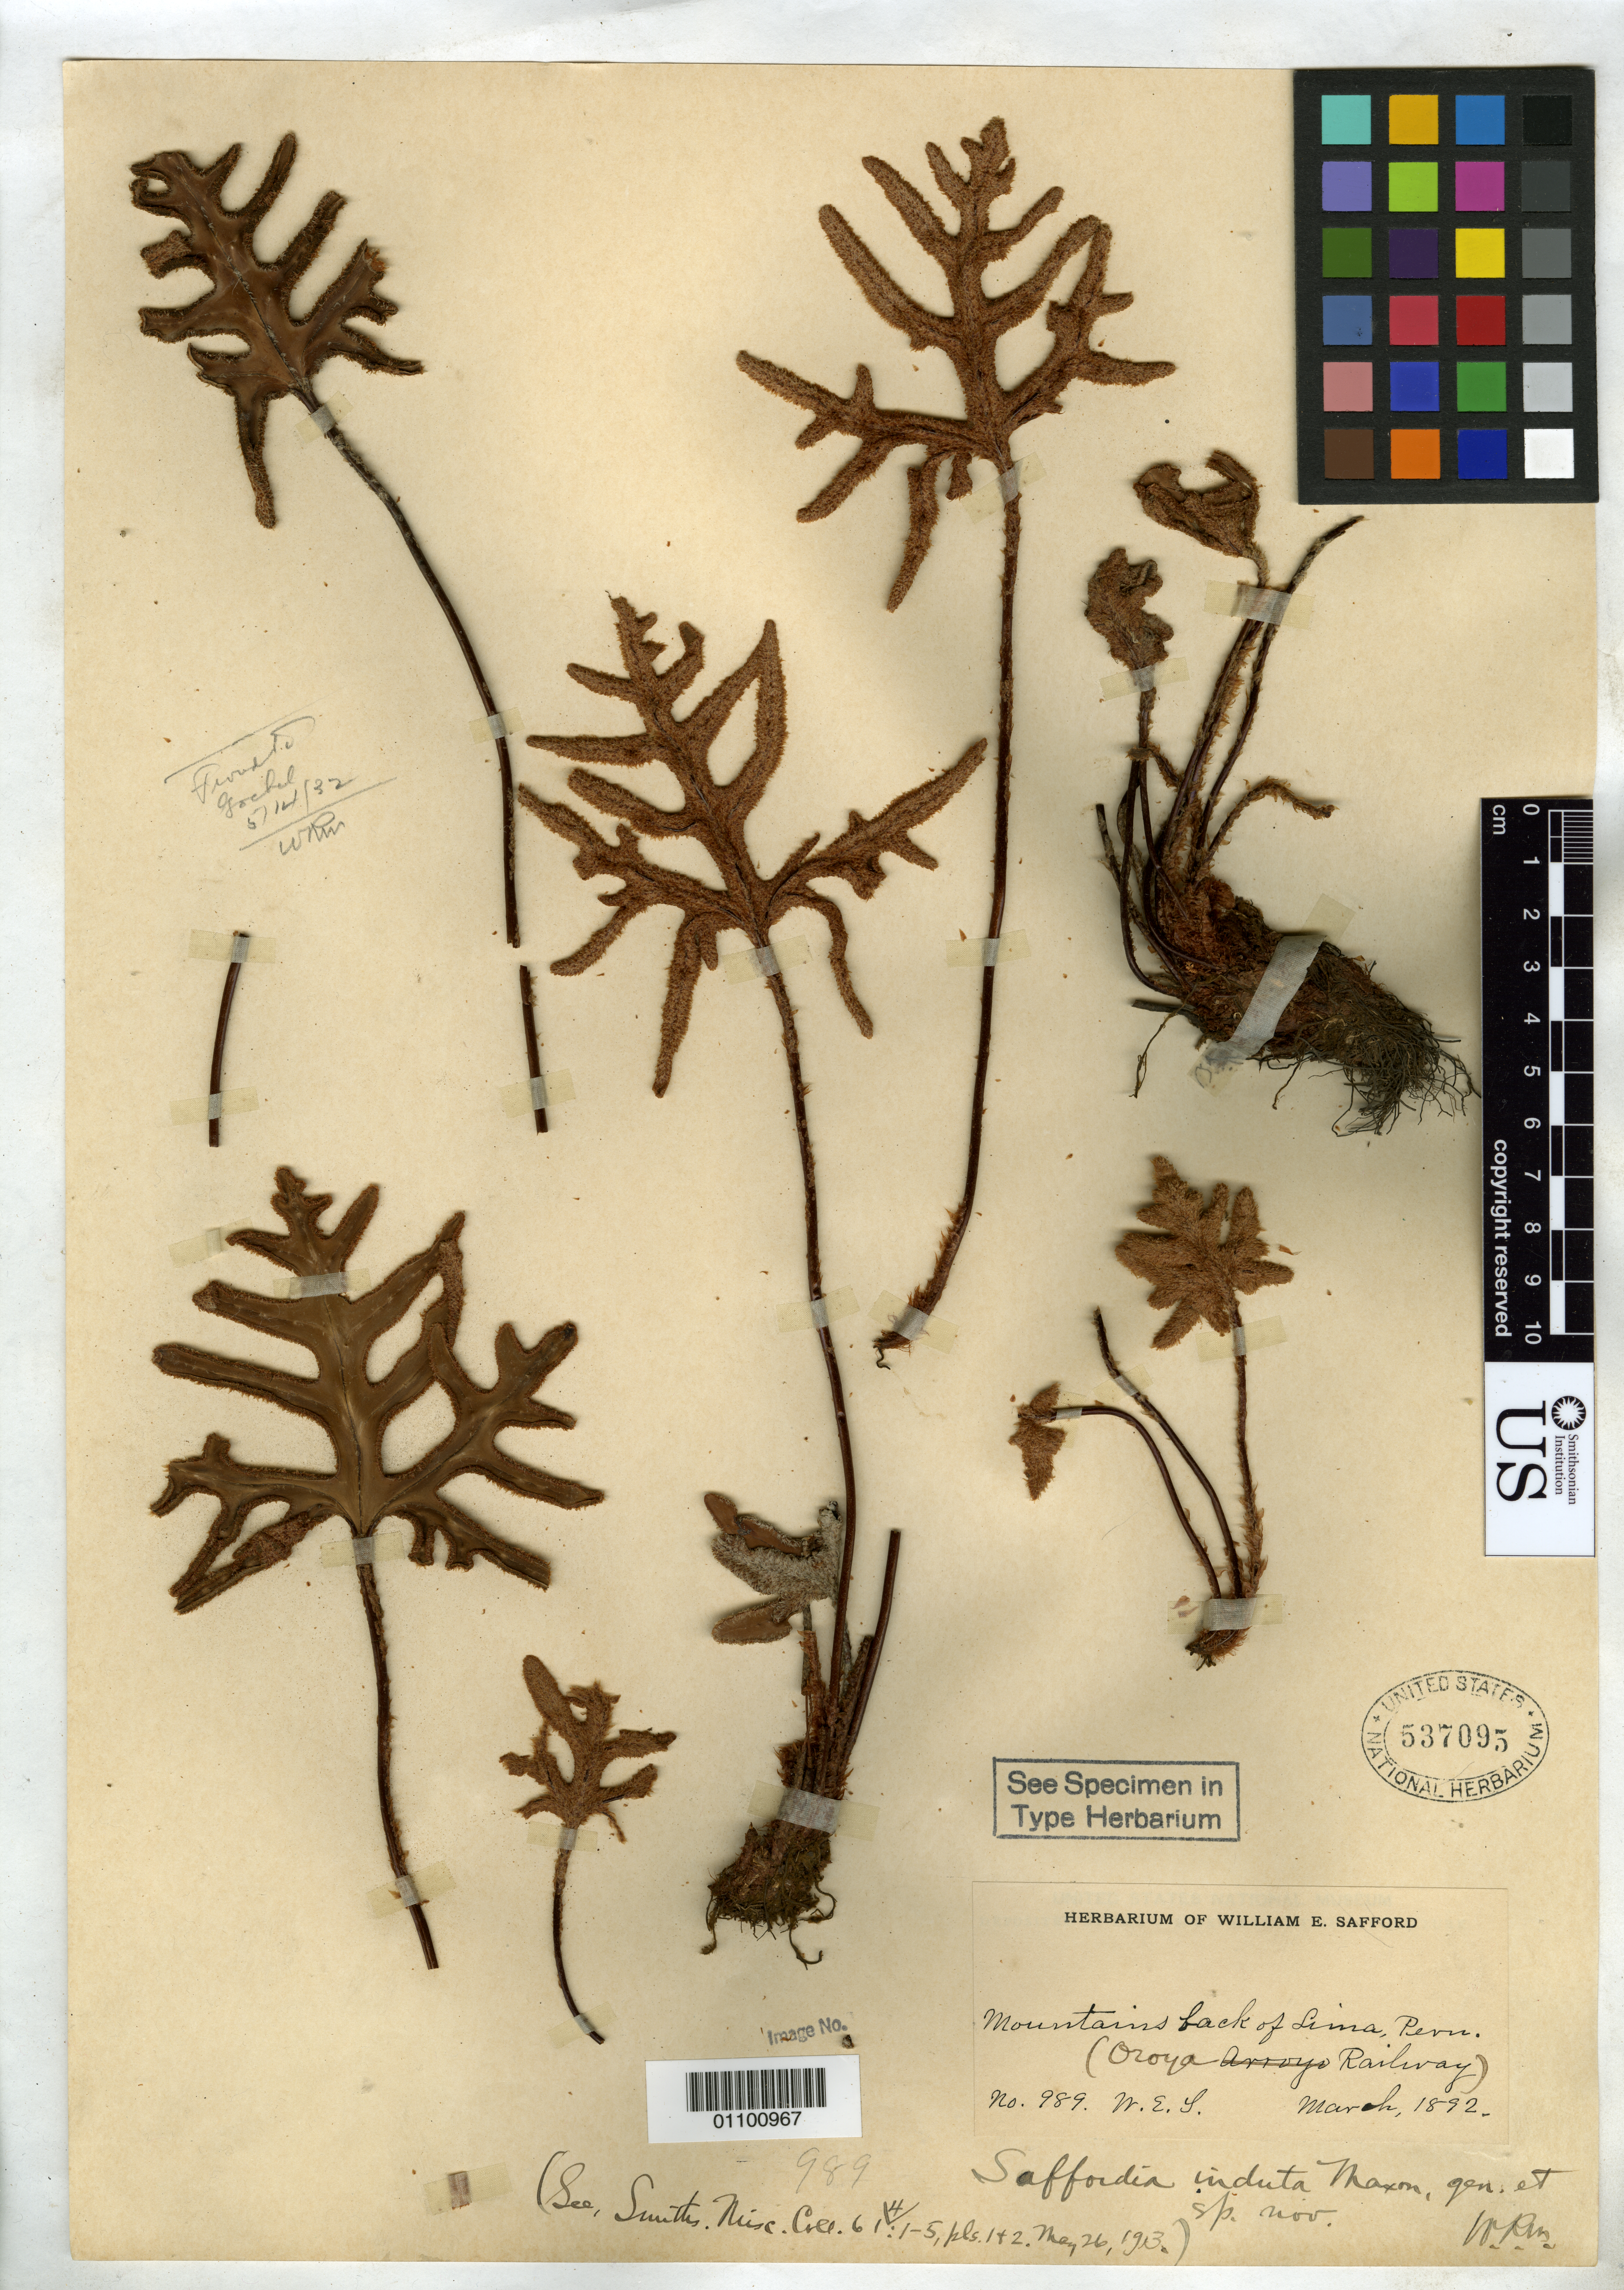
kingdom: Plantae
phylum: Tracheophyta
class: Polypodiopsida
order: Polypodiales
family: Pteridaceae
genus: Saffordia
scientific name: Saffordia induta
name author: Maxon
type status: Isotype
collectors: W. E. Safford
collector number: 989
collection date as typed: Mar 1892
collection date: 1892-03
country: Peru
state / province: Lima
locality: Mountains back of Lima, Ocoya railway.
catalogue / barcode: US 537095